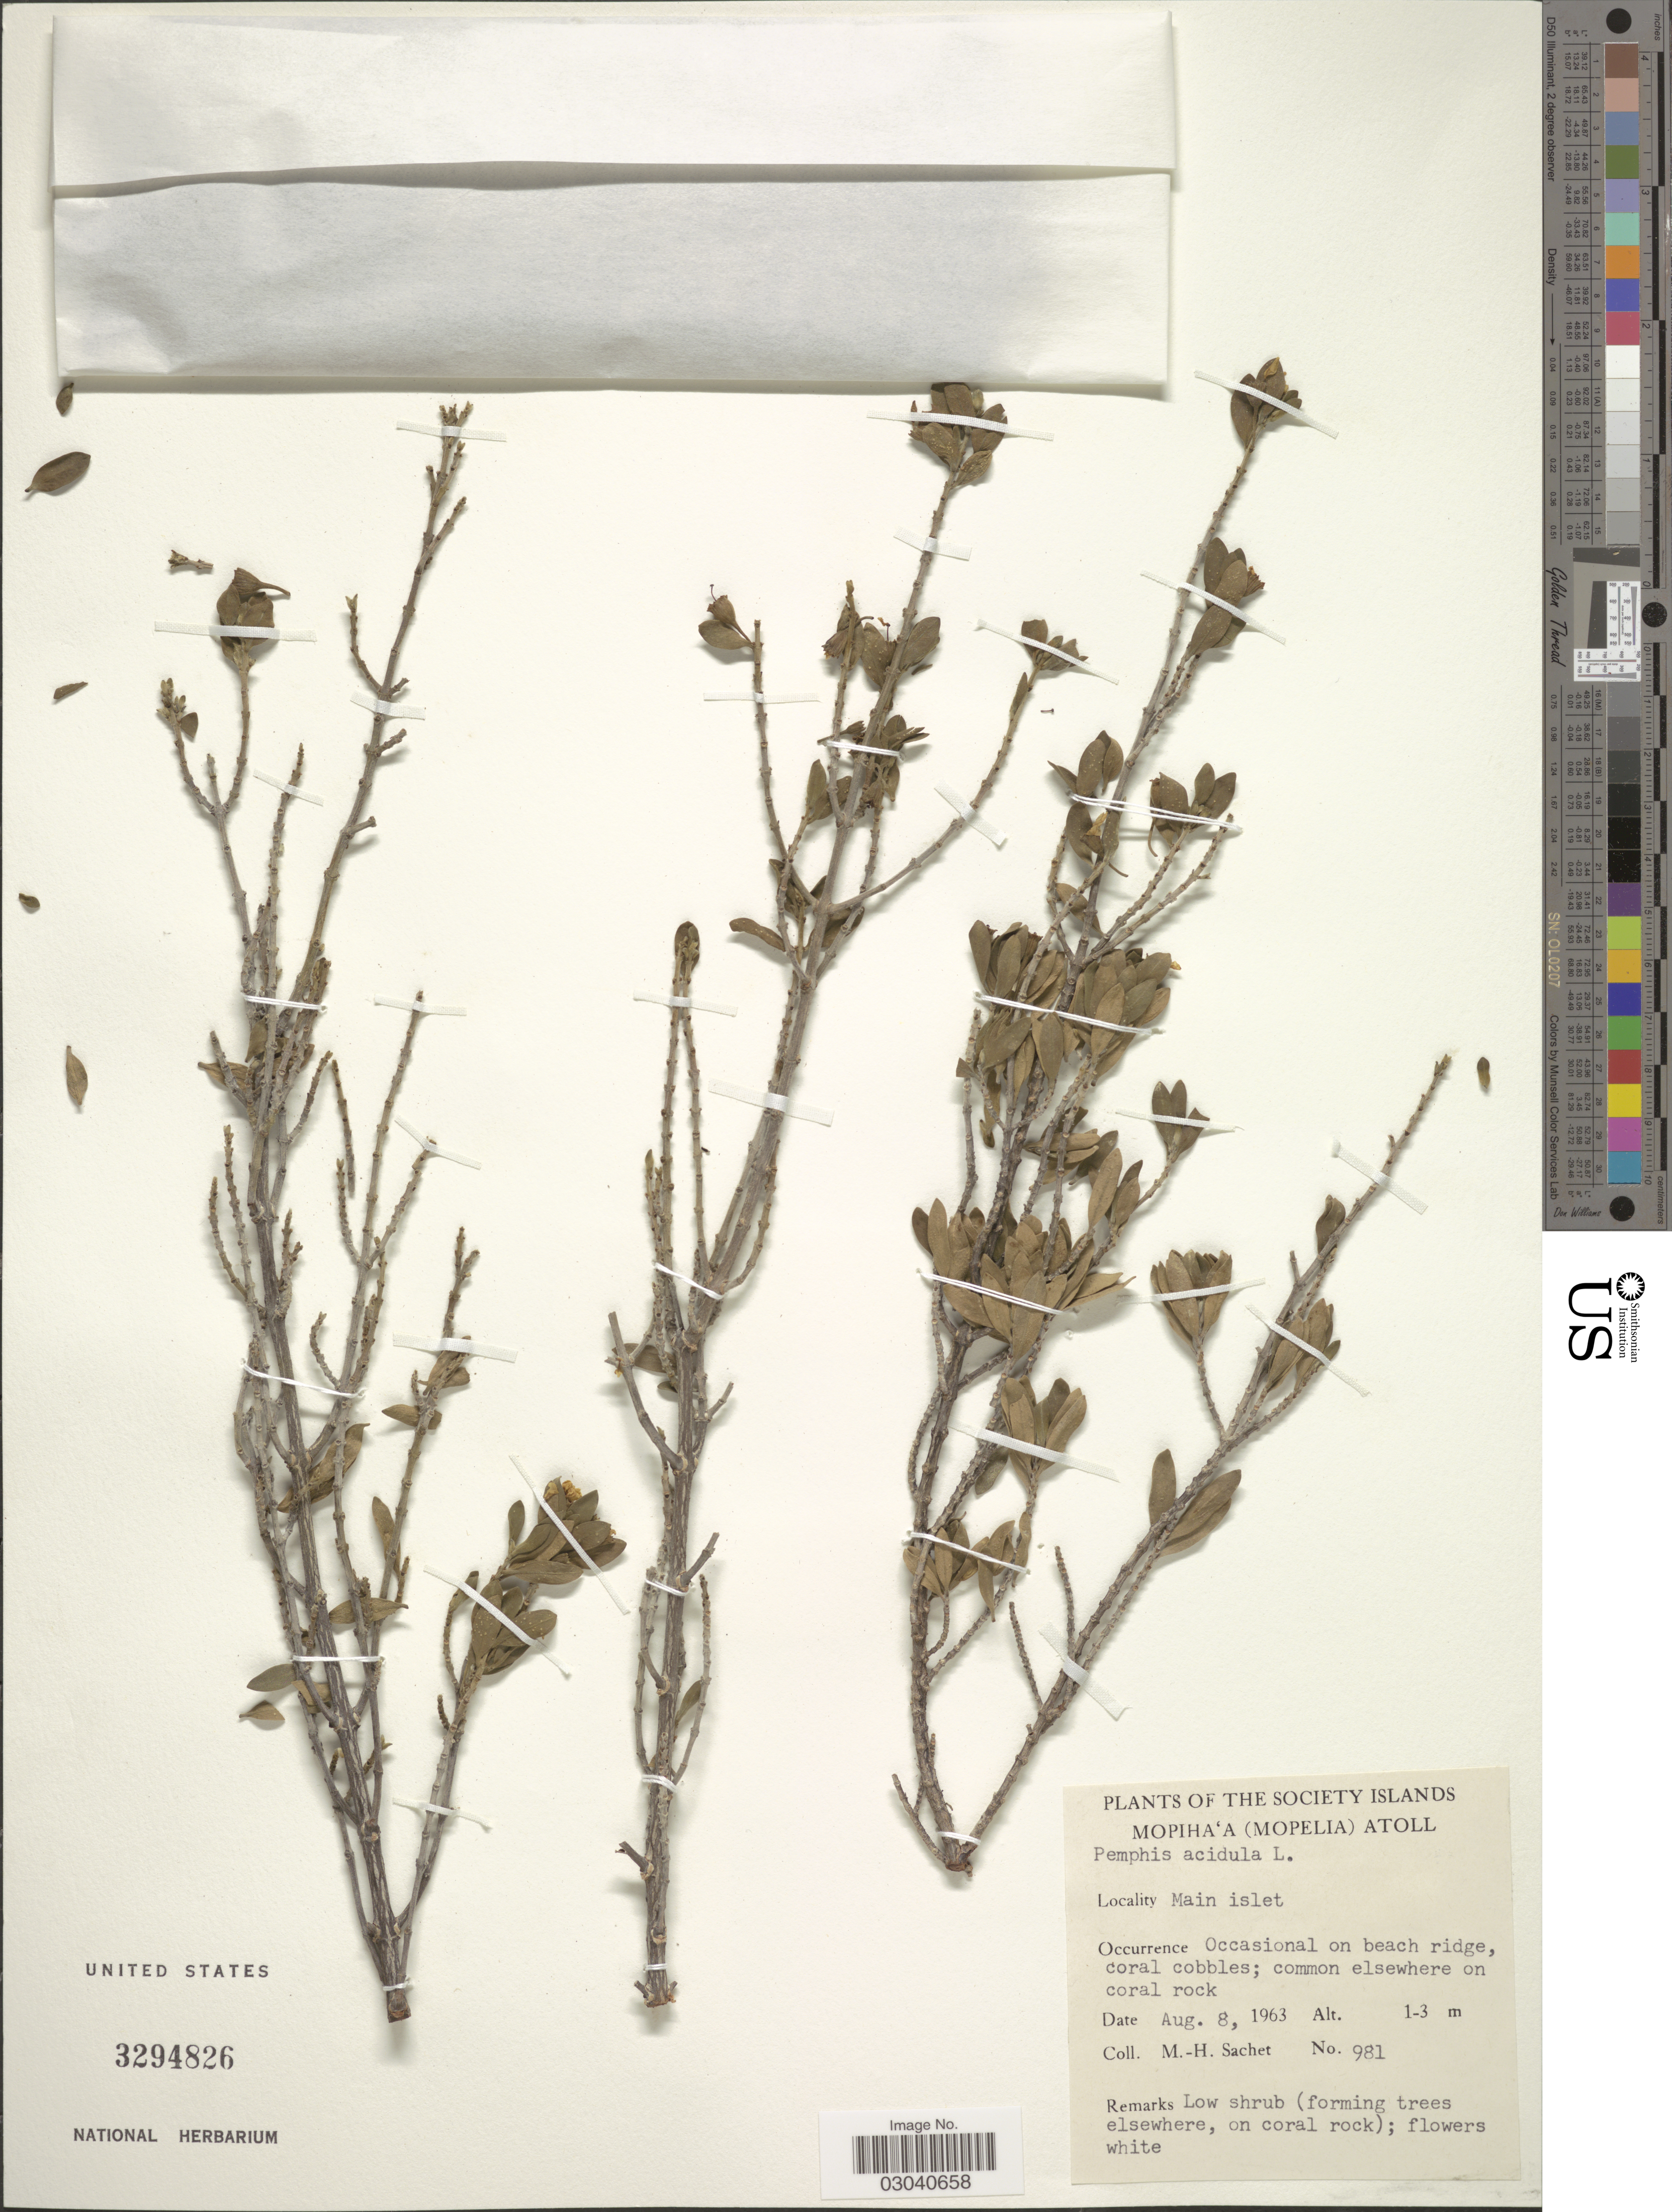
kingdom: Plantae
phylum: Tracheophyta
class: Magnoliopsida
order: Myrtales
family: Lythraceae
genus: Pemphis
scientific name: Pemphis acidula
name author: J.R. Forst. & G. Forst.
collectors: M.-H. Sachet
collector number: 981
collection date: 1963-08-08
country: French Polynesia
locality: Society Islands. Mopiha'A (Mopelia) Atoll. Main islet.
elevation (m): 1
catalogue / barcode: US 3294826